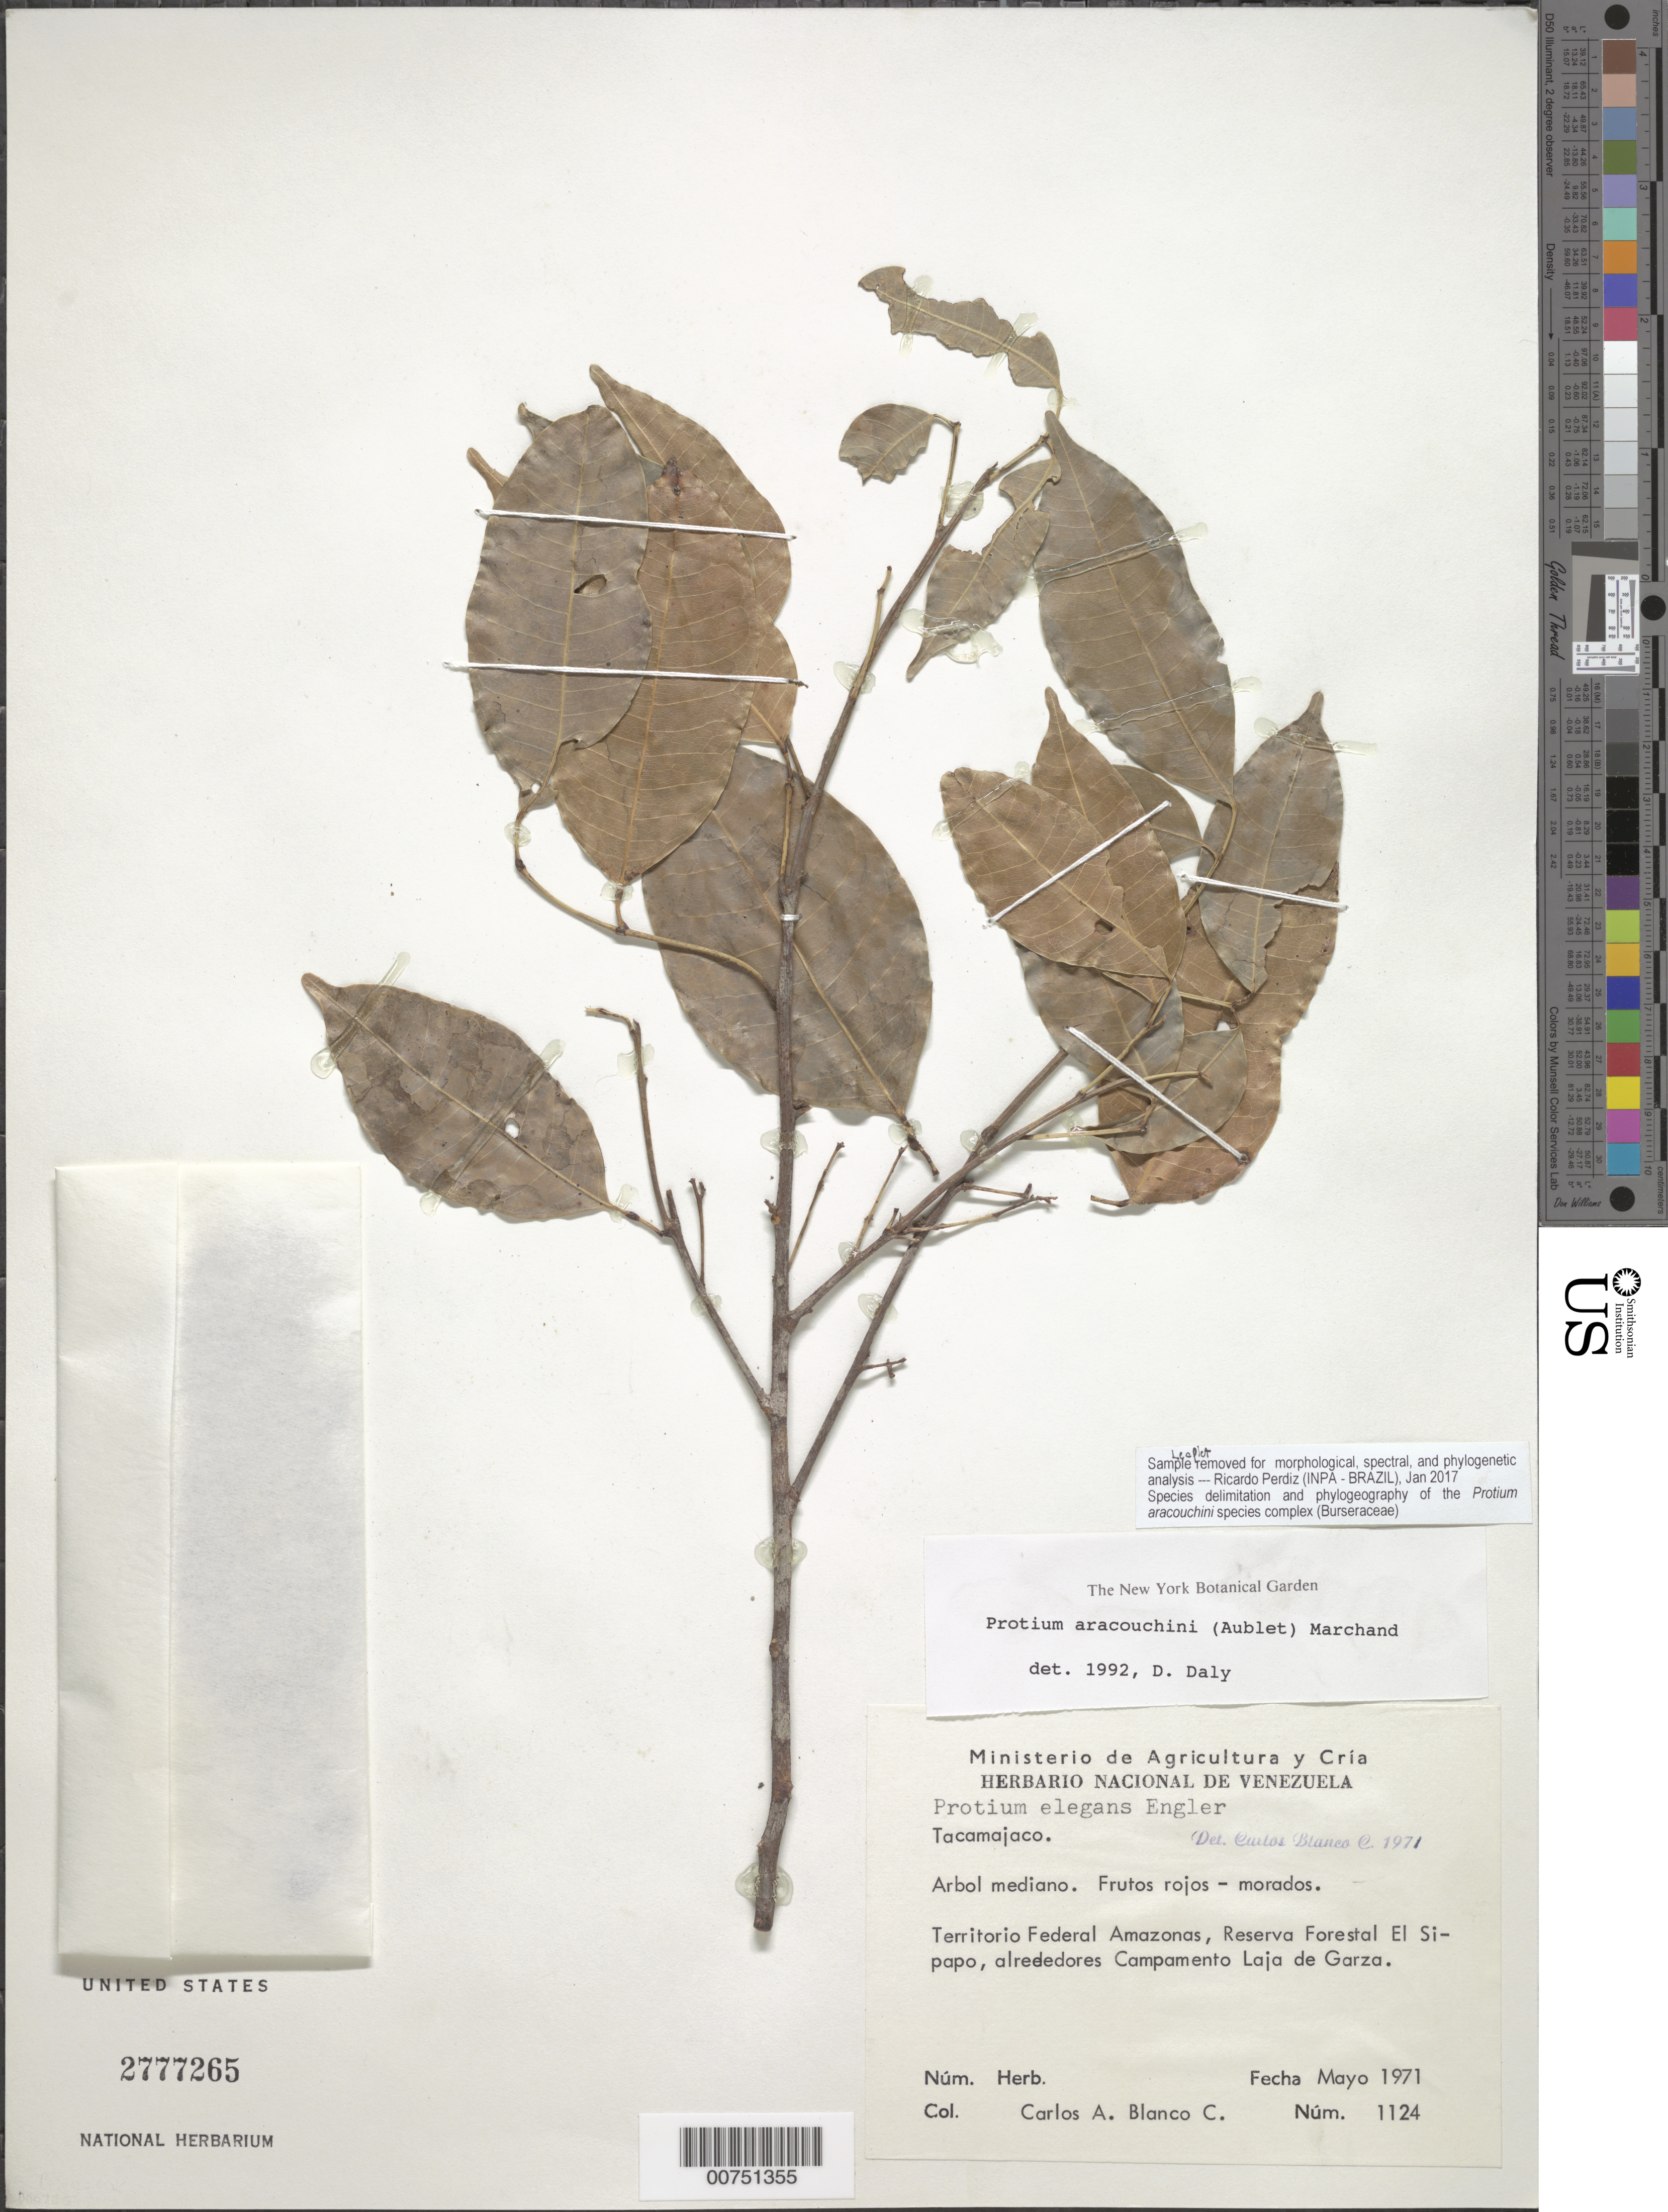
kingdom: Plantae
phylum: Tracheophyta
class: Magnoliopsida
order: Sapindales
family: Burseraceae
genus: Protium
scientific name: Protium aracouchini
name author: (Aubl.) Marchand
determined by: Daly, D. C.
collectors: C. A. Blanco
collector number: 1124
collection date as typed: May-71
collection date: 1971-05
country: Venezuela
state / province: Amazonas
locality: Reserva Forestal El Sipapo, alrededores Campamento Laja de Garza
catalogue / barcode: US 2777265